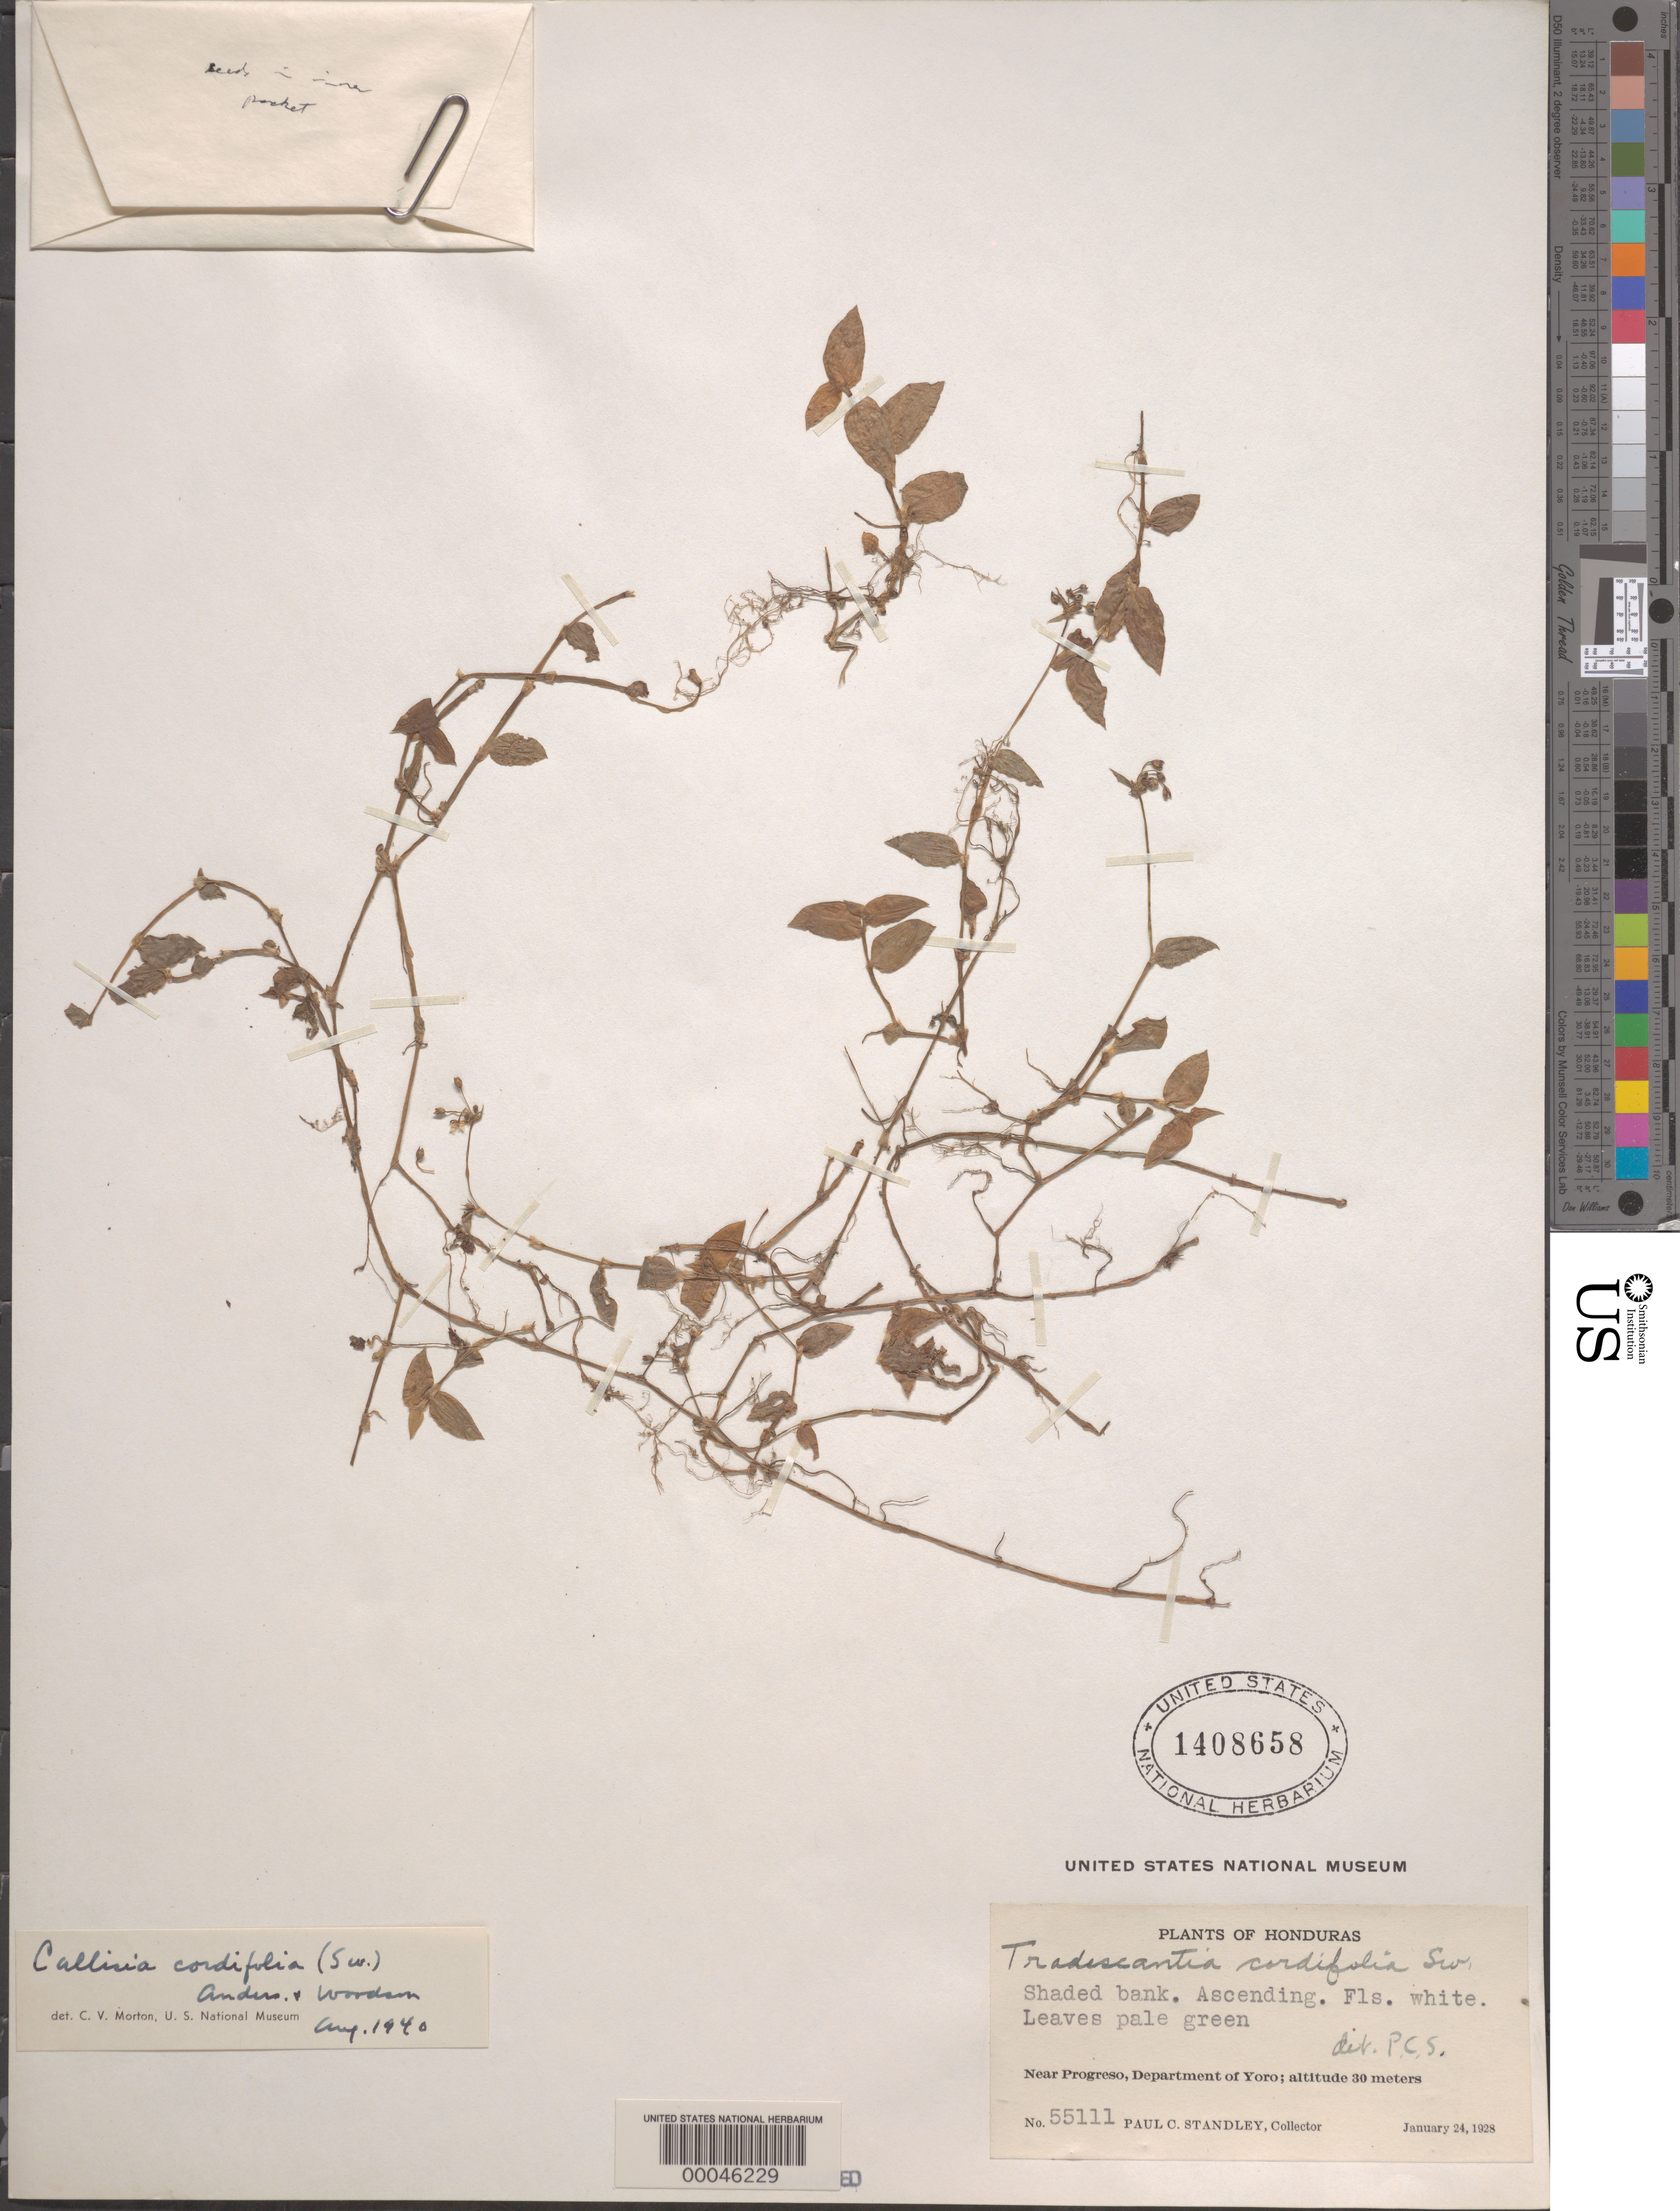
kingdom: Plantae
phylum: Tracheophyta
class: Liliopsida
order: Commelinales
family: Commelinaceae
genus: Callisia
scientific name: Callisia cordifolia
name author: (Sw.) E.S. Anderson & Woodson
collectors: P. C. Standley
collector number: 55111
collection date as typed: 24 Jan 1928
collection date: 1928-01-24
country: Honduras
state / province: Yoro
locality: Near Progreso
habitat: Shaded bank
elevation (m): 30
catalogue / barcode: US 1408658